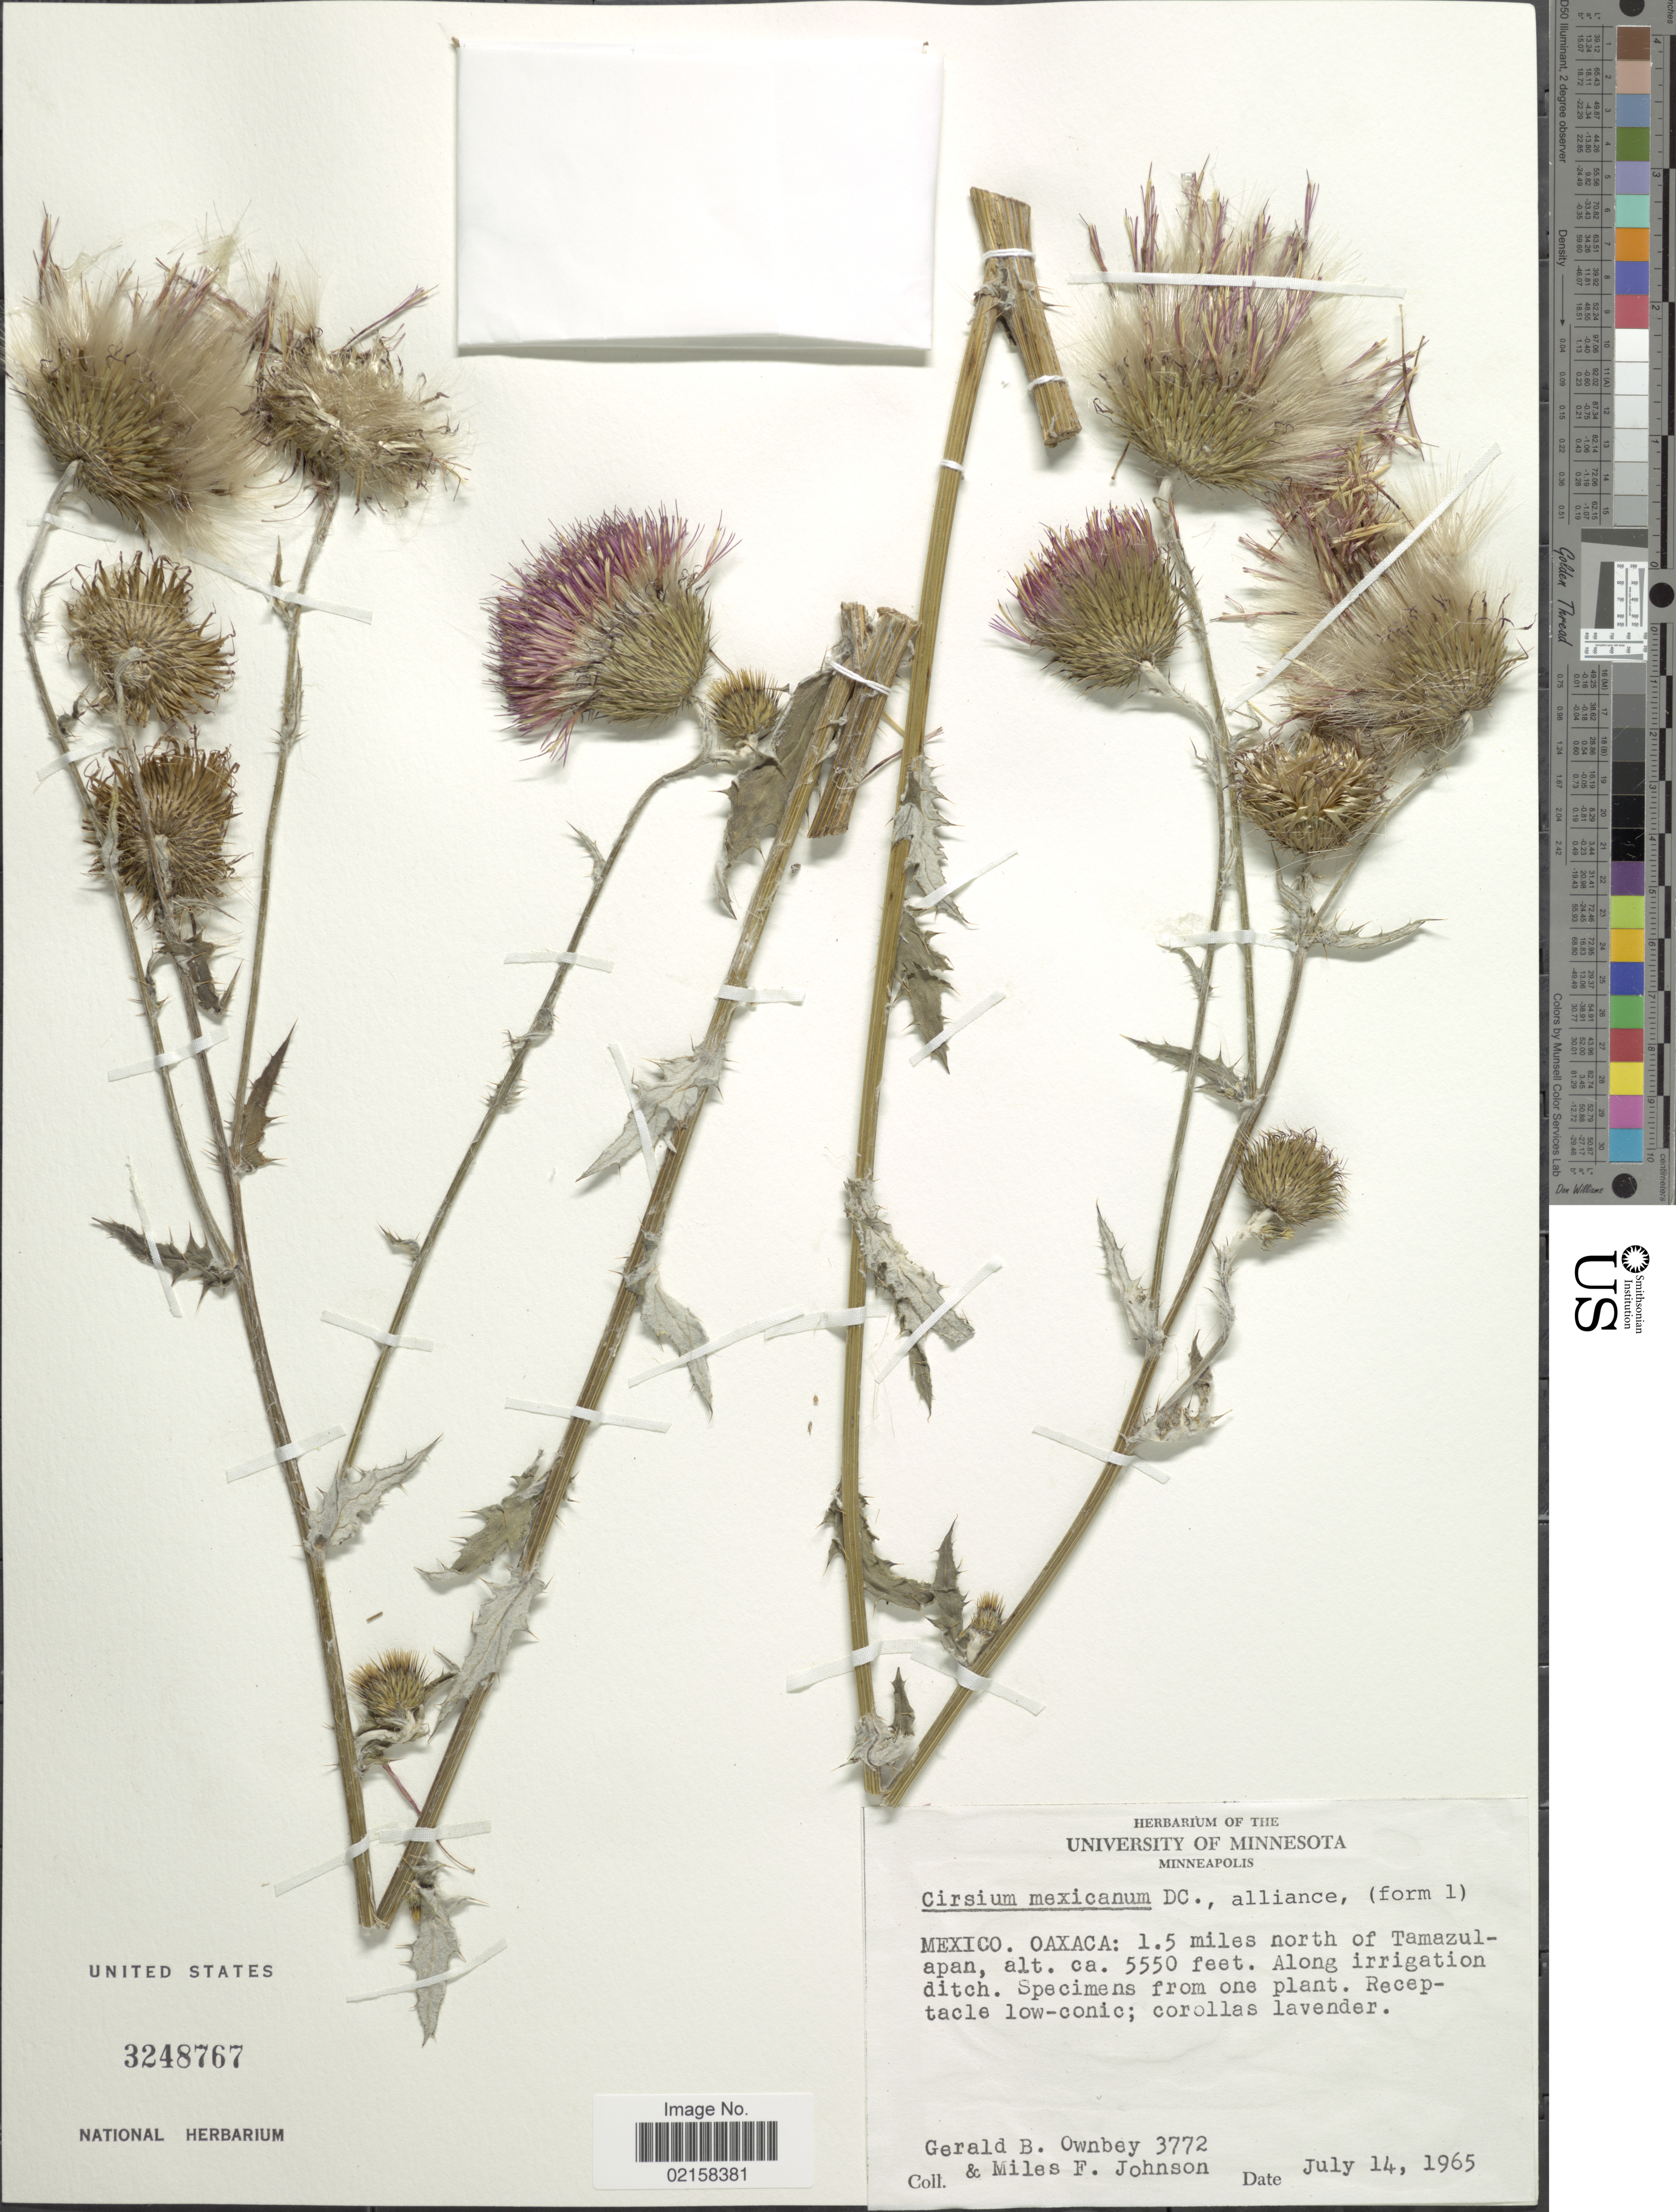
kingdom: Plantae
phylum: Tracheophyta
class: Magnoliopsida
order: Asterales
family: Asteraceae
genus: Cirsium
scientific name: Cirsium mexicanum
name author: DC.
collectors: G. B. Ownbey & M. F. Johnson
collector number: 3772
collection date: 1965-07-14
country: Mexico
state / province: Oaxaca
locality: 1.5 miles north of Tamazulapan, along irrigation ditch.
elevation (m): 1692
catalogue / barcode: US 3248767